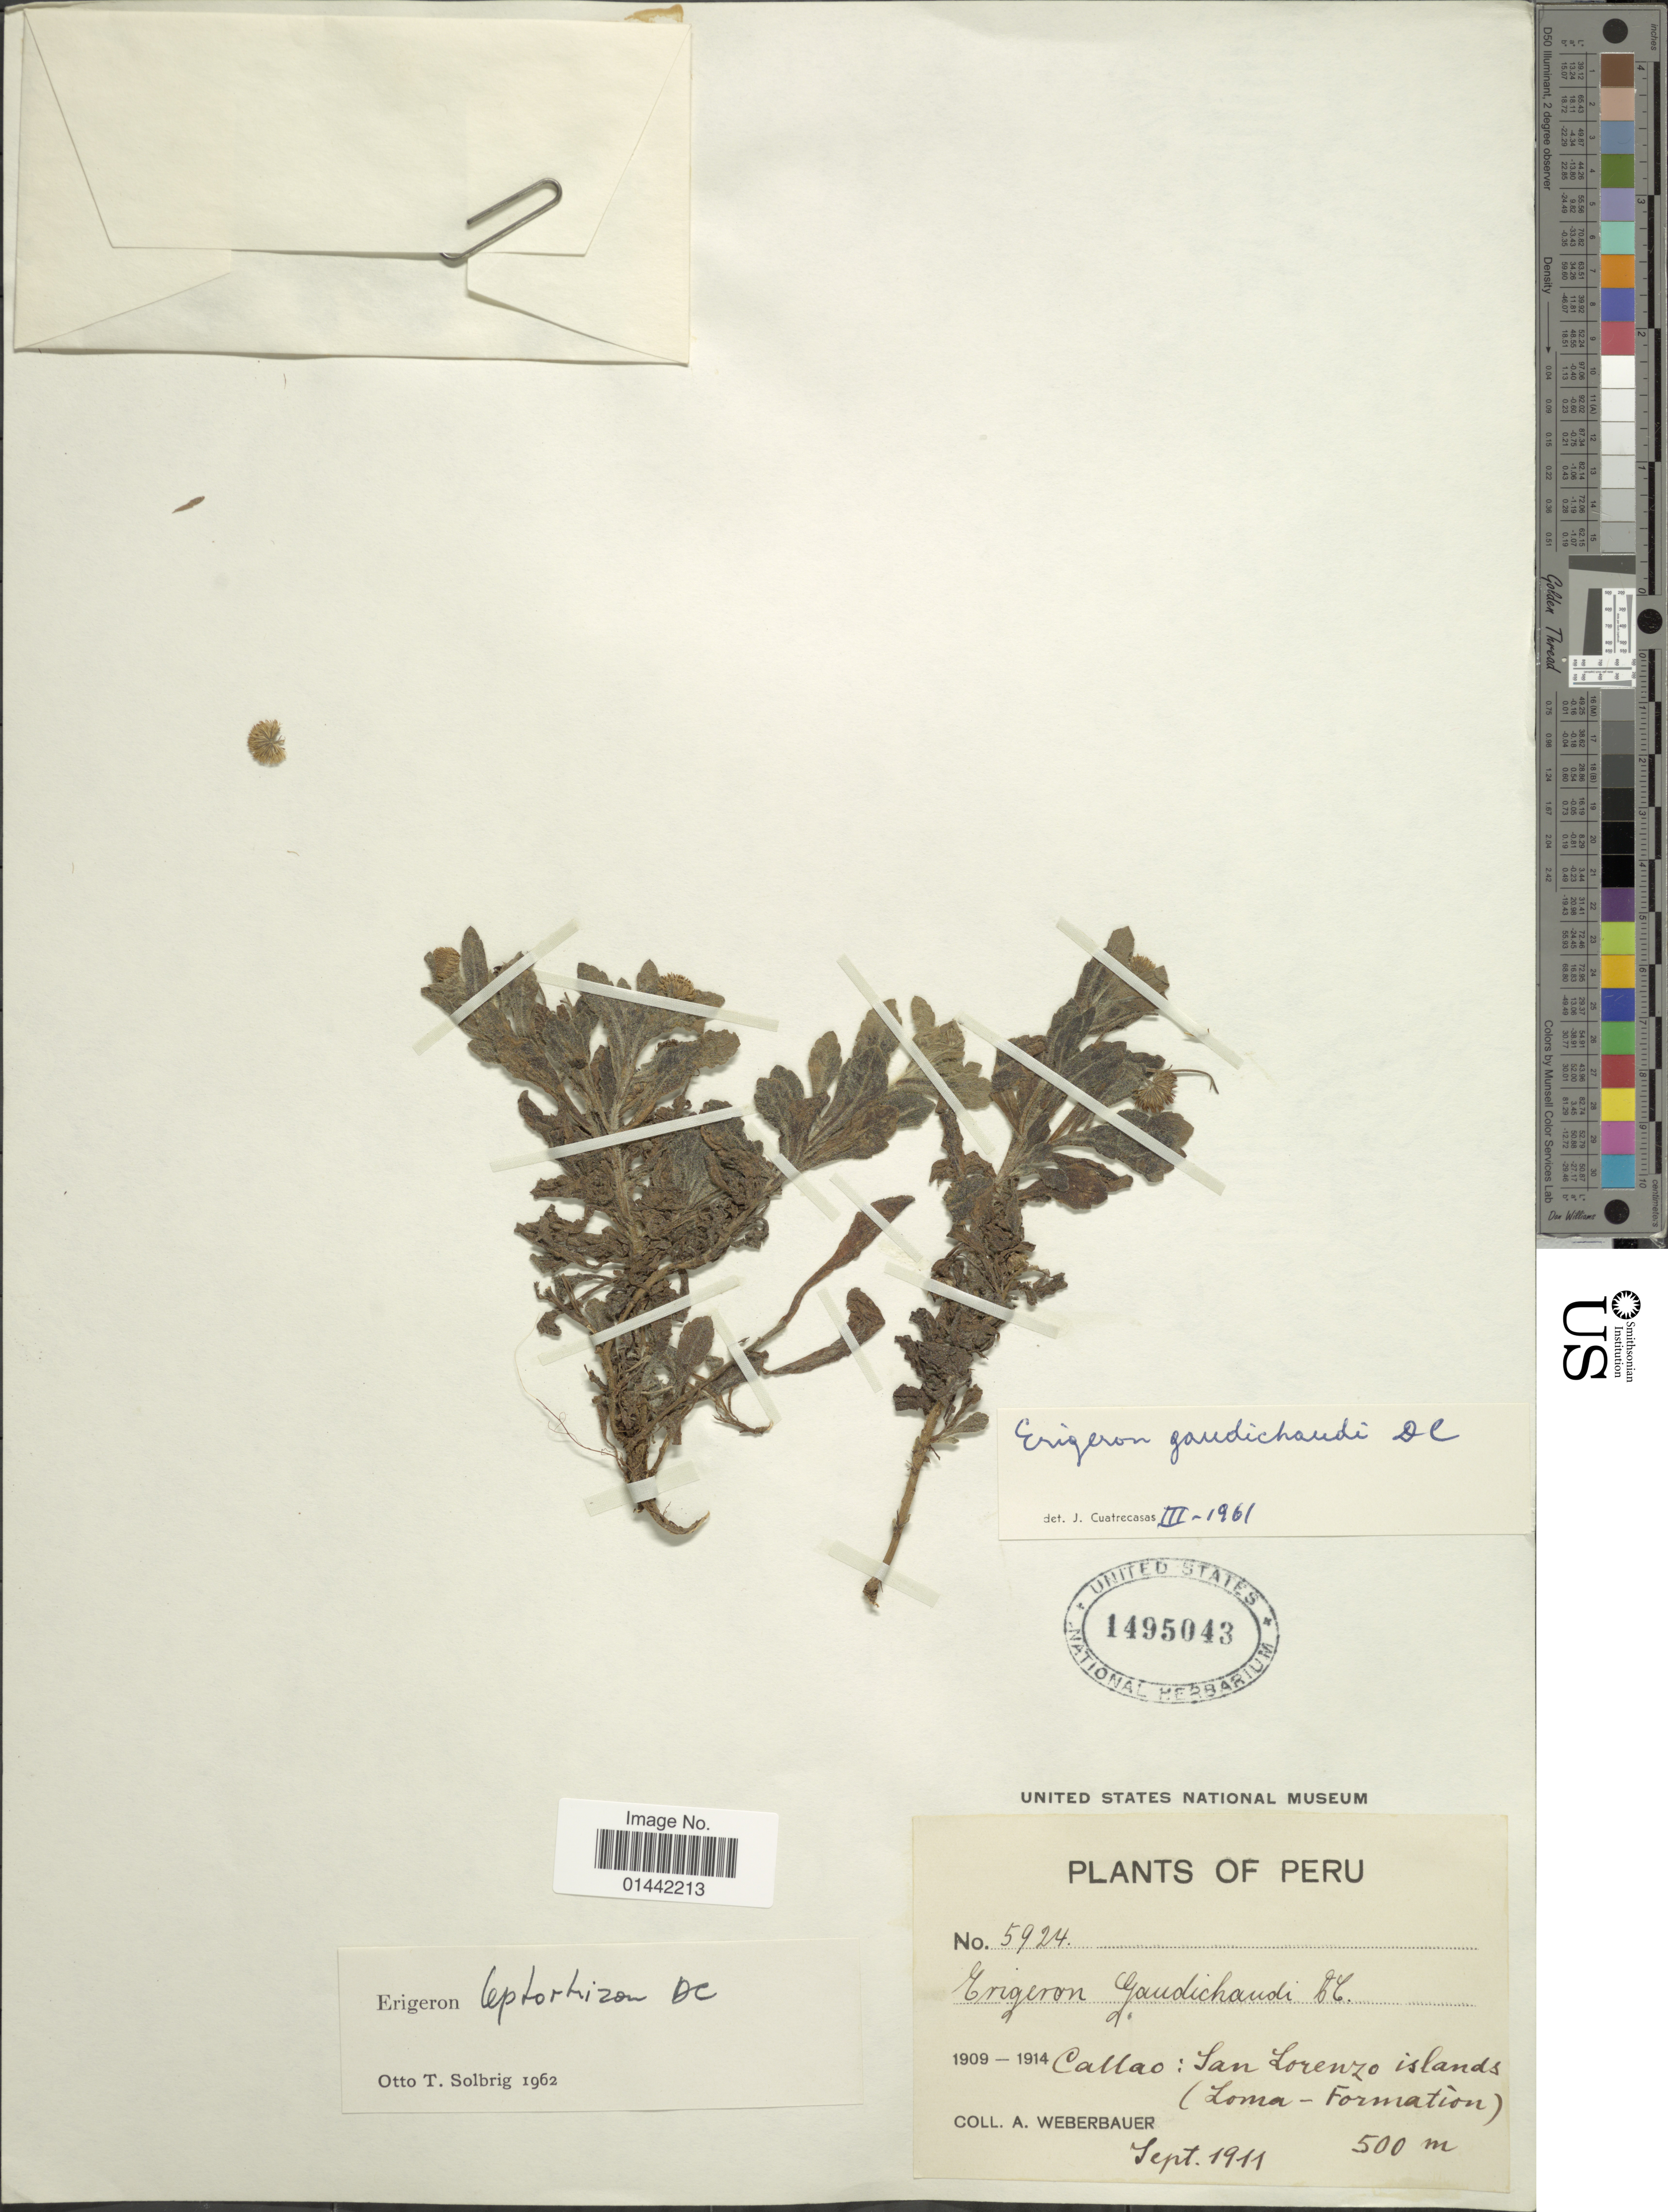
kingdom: Plantae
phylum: Tracheophyta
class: Magnoliopsida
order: Asterales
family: Asteraceae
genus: Erigeron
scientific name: Erigeron leptorhizon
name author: DC.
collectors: A. Weberbauer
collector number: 5924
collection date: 1911-09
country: Peru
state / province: Callao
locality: San Lorenzo Islands (Loma-Formation)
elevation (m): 500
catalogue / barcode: US 1495043